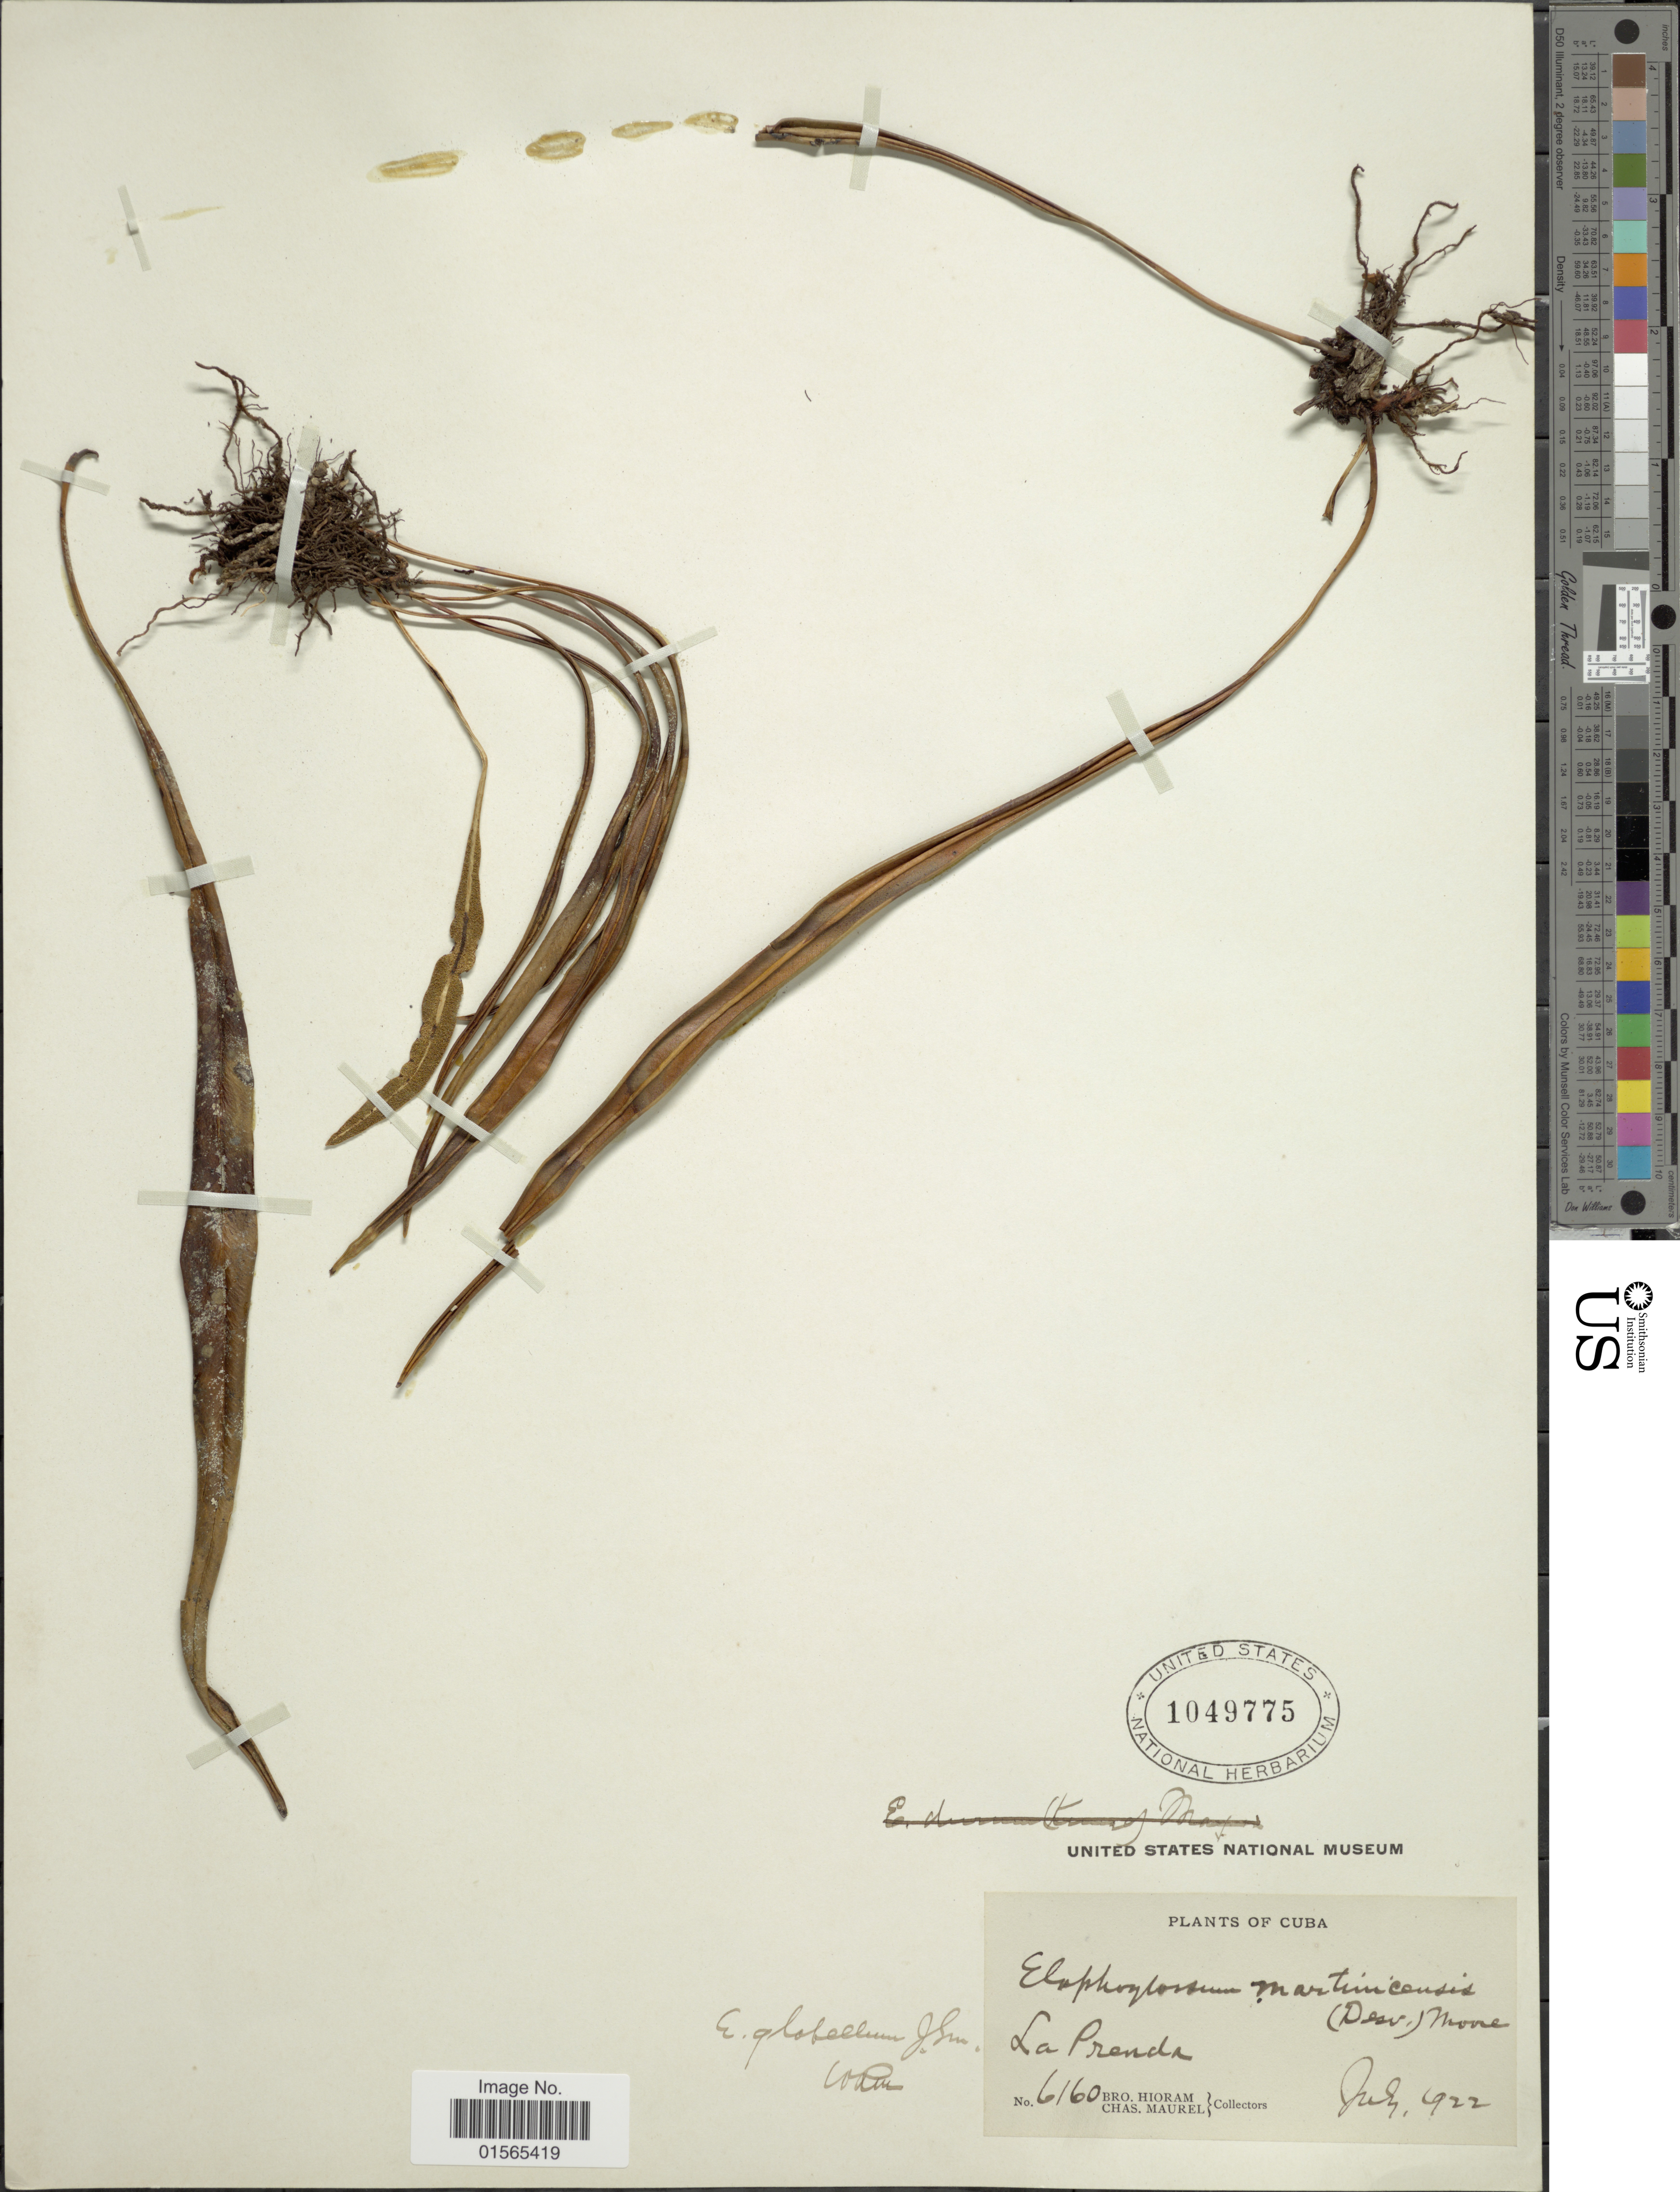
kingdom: Plantae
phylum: Tracheophyta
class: Polypodiopsida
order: Polypodiales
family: Dryopteridaceae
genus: Elaphoglossum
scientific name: Elaphoglossum glabellum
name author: J. Sm.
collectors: Bro. Hioram & C. Maurel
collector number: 6160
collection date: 1922-07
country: Cuba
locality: La Prenda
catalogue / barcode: US 1049775